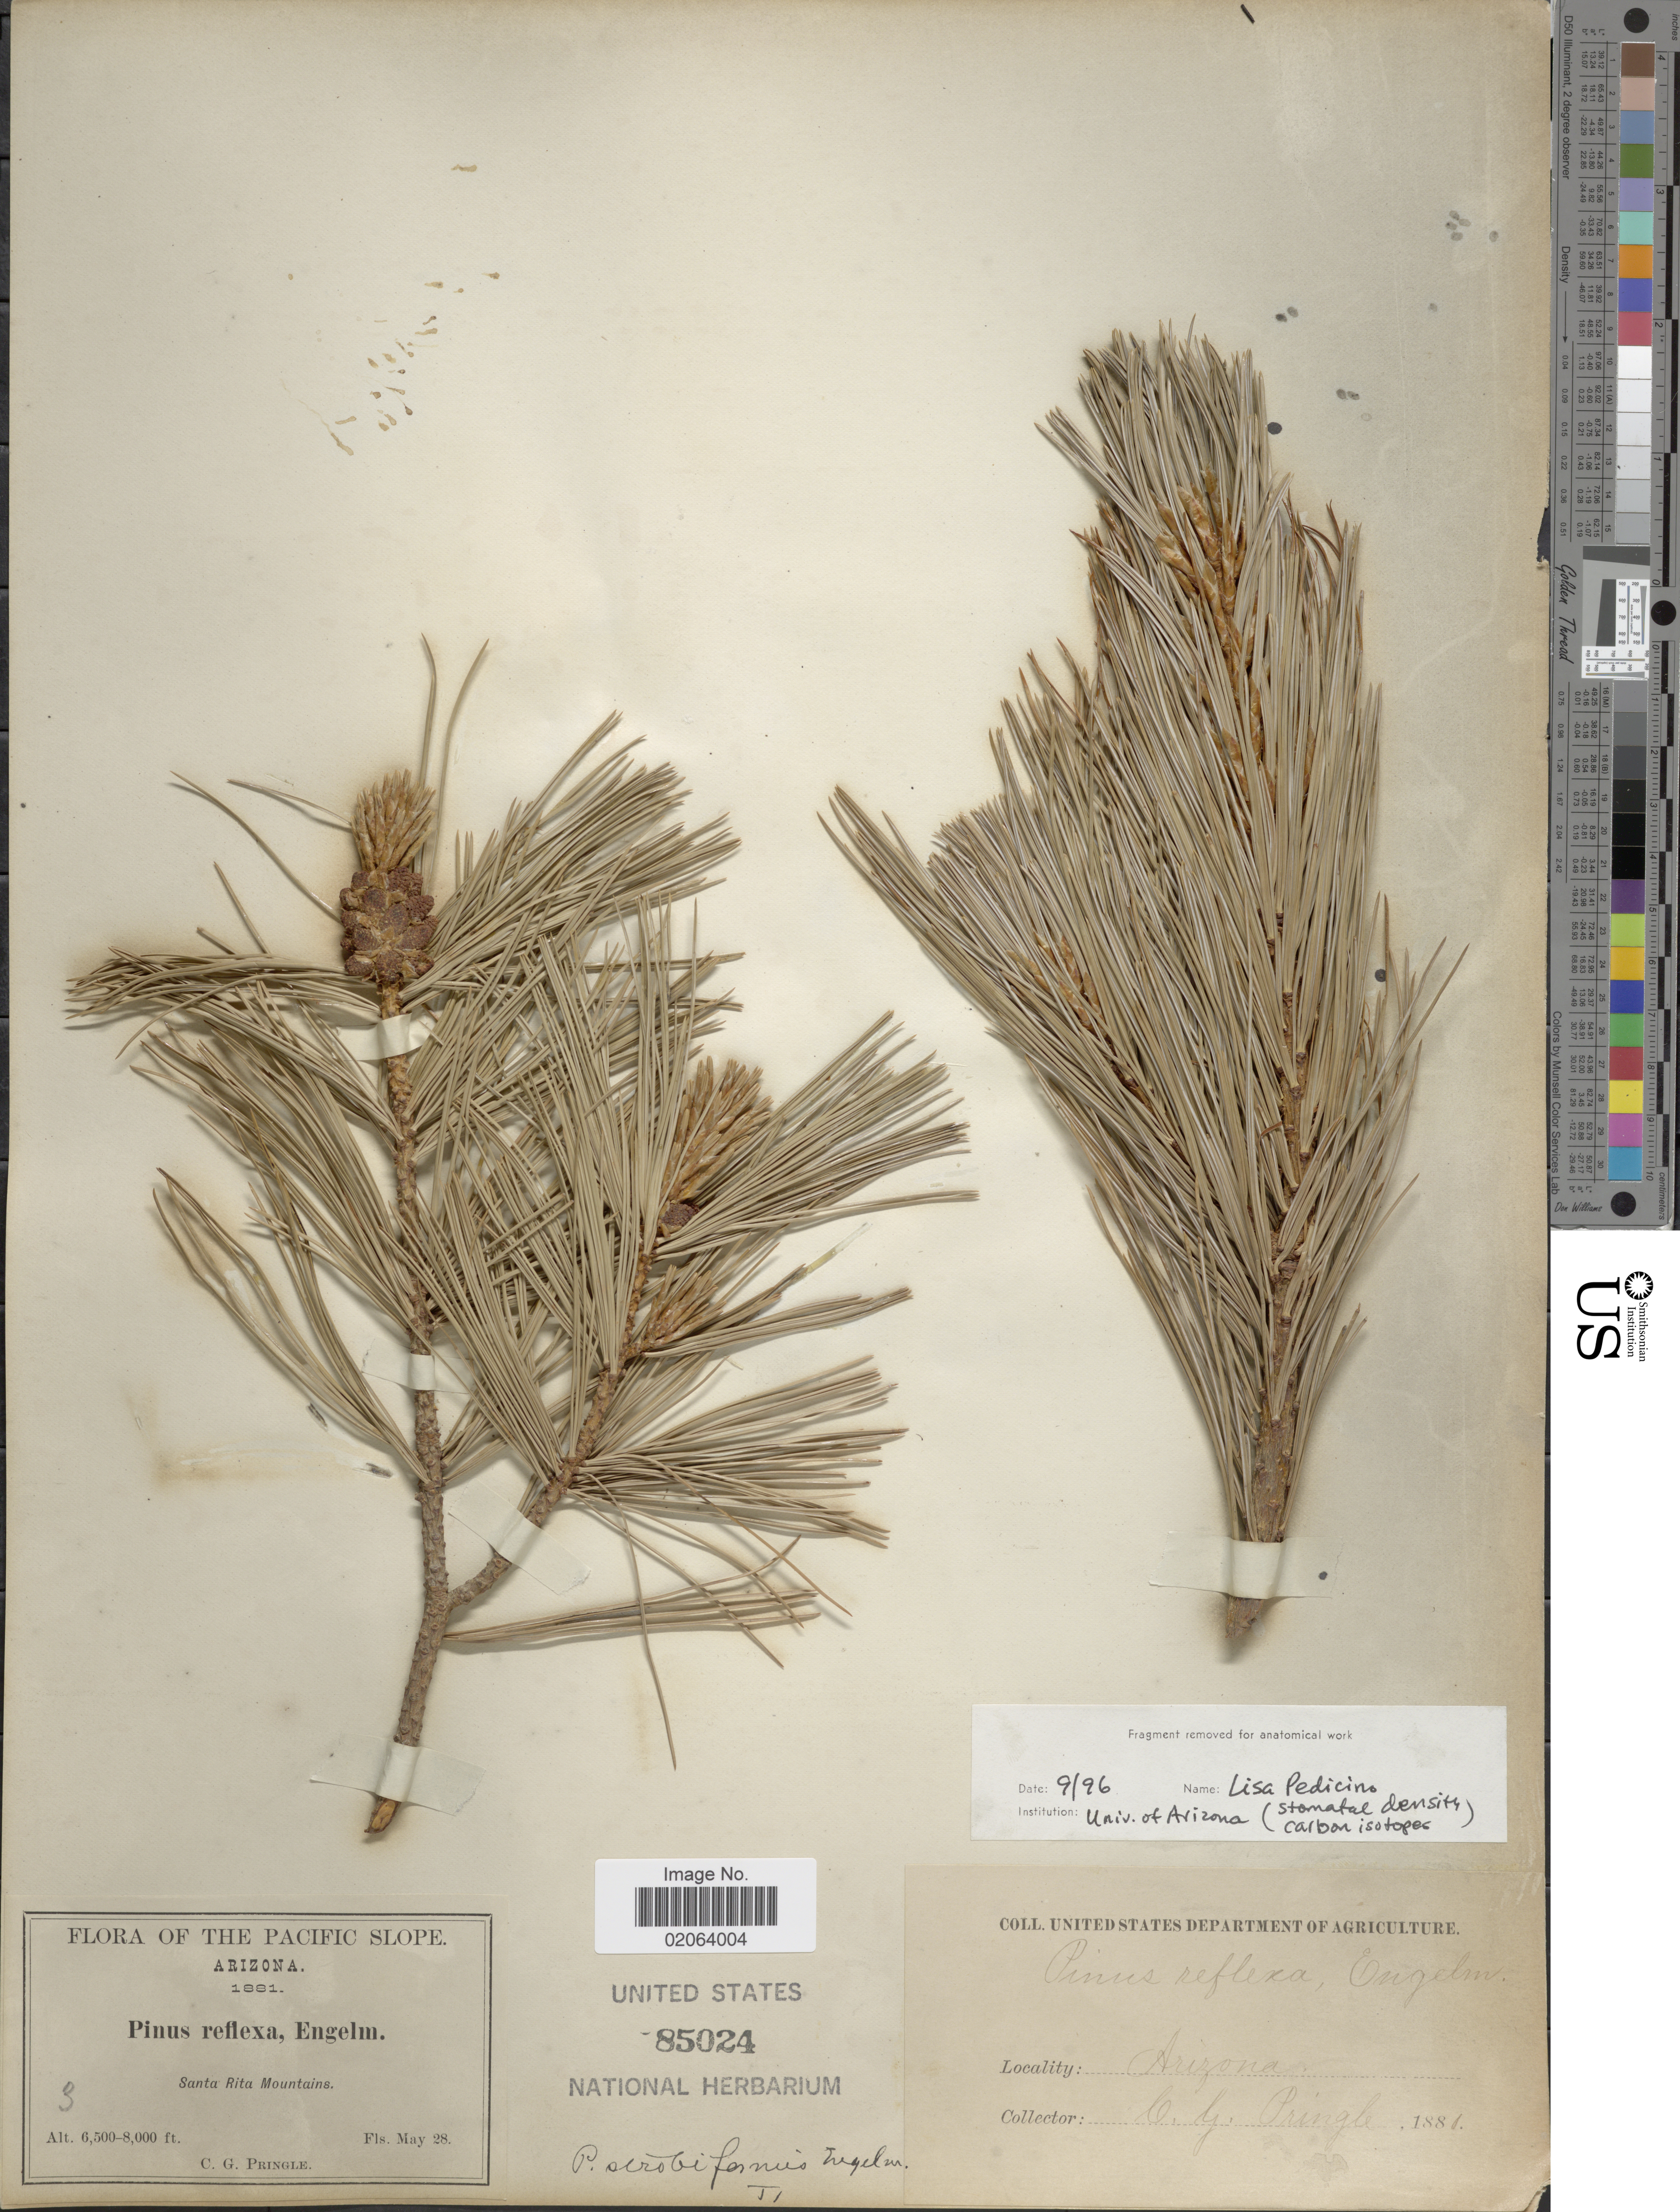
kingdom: Plantae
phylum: Tracheophyta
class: Pinopsida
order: Pinales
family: Pinaceae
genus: Pinus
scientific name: Pinus flexilis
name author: E. James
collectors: C. G. Pringle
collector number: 3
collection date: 1881-05-28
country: United States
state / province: Arizona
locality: Pacific Slope. Santa Rita Mountains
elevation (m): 1981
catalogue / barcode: US 85024